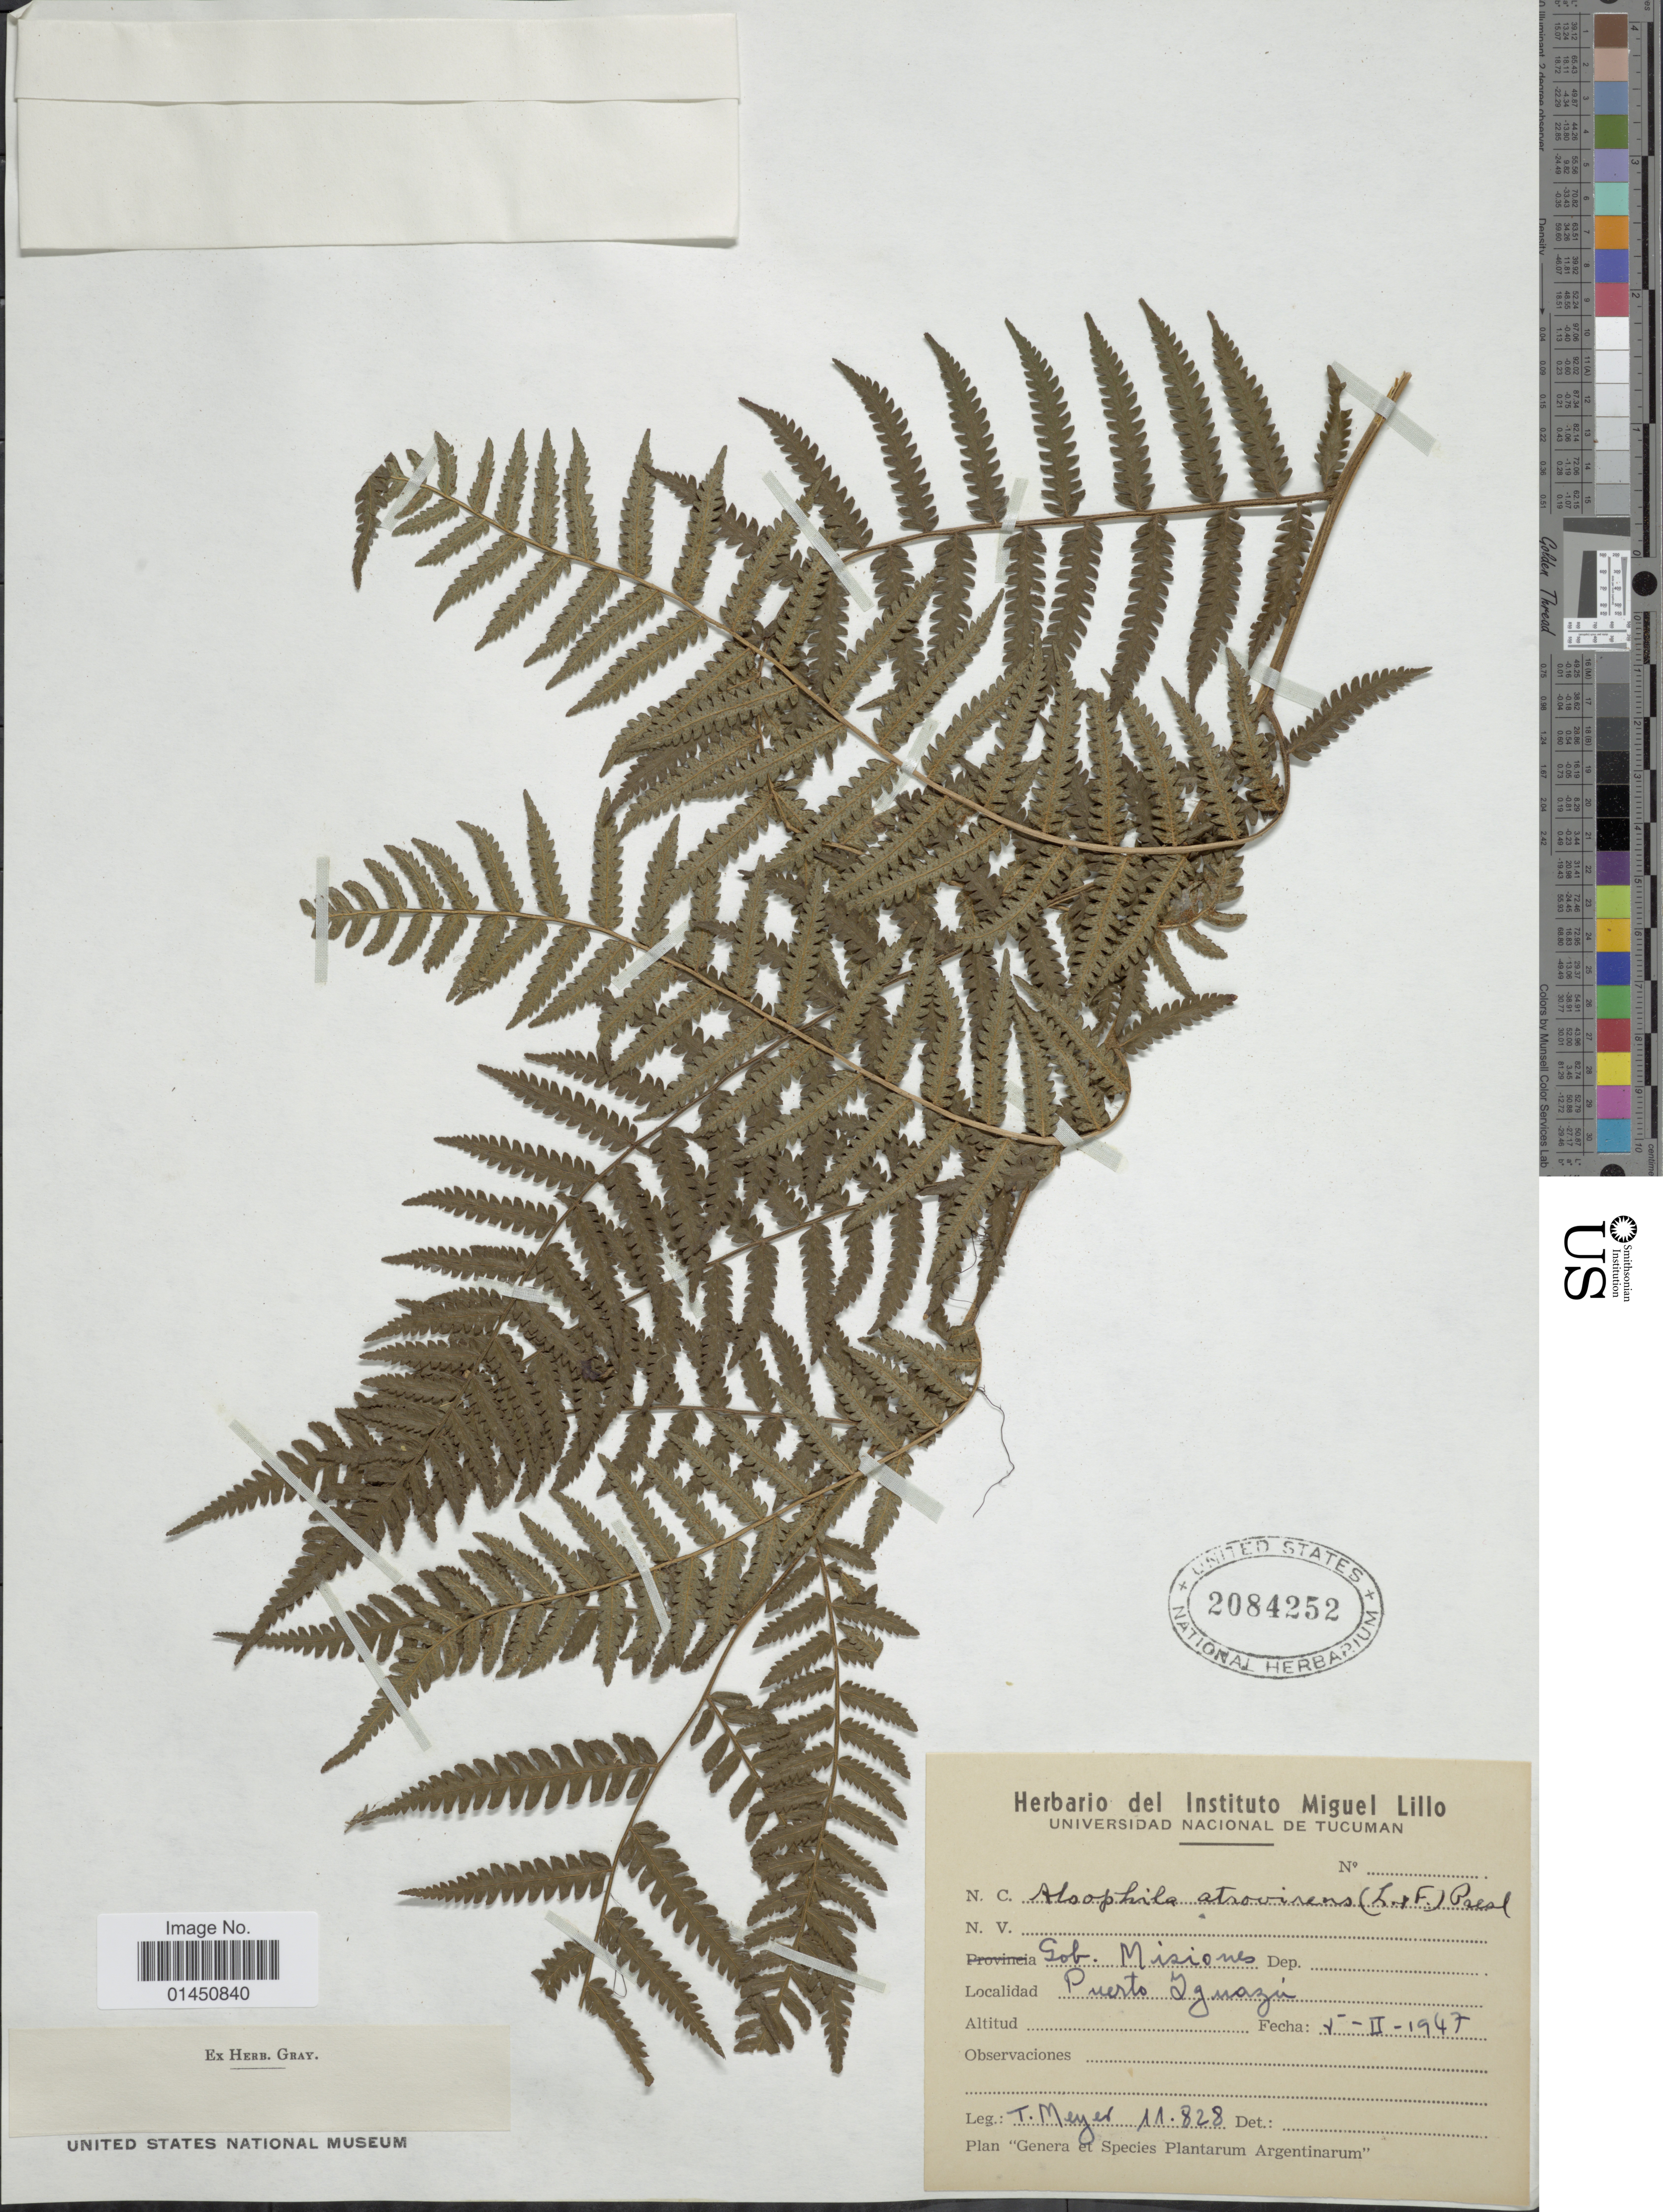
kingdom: Plantae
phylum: Tracheophyta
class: Polypodiopsida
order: Cyatheales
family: Cyatheaceae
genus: Cyathea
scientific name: Cyathea atrovirens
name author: (Lanapd. & Fisch.) Domin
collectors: T. Meyer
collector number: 11828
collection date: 1947-02-05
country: Argentina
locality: Gob. Misiones, Puerto Iguazu.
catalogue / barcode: US 2084252